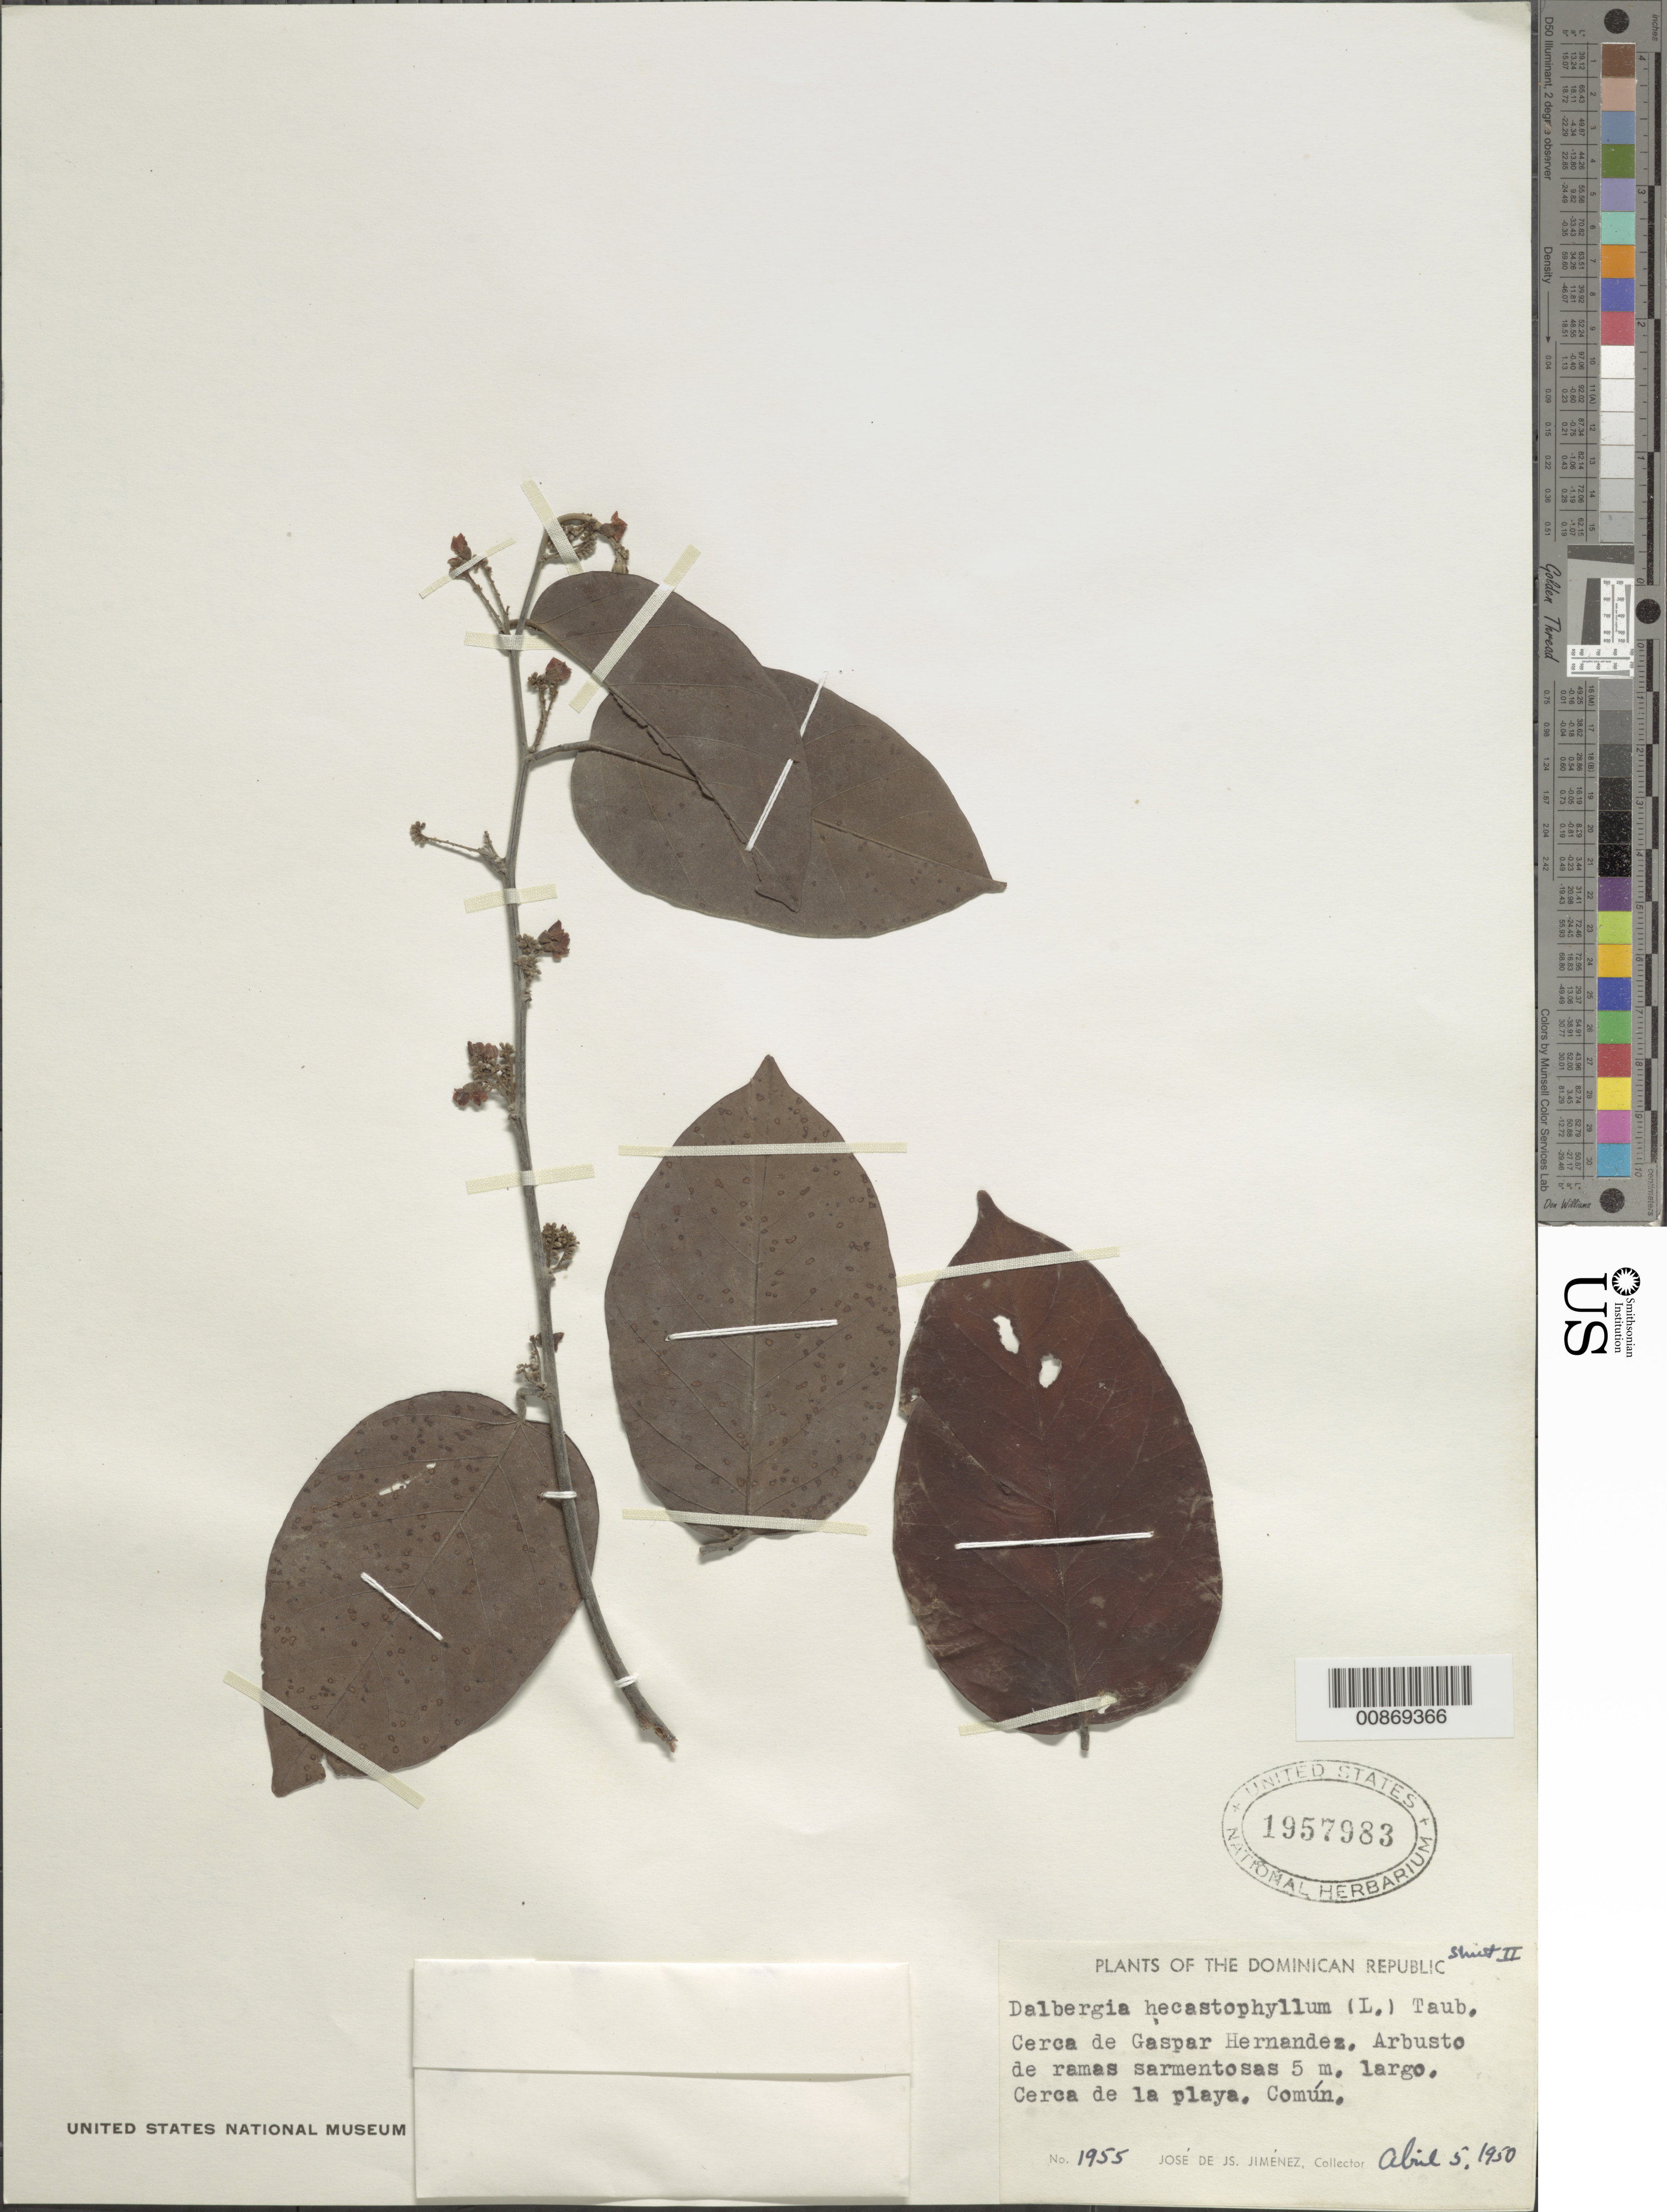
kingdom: Plantae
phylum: Tracheophyta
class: Magnoliopsida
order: Fabales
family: Fabaceae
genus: Dalbergia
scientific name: Dalbergia ecastaphyllum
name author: (L.) Taub.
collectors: J. J. Jiménez Almonte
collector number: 1955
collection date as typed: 05 Apr 1950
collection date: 1950-04-05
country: Dominican Republic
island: Hispaniola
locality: Cerca de Gaspar Hernández.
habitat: Cerca de la playa.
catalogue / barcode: US 1957983